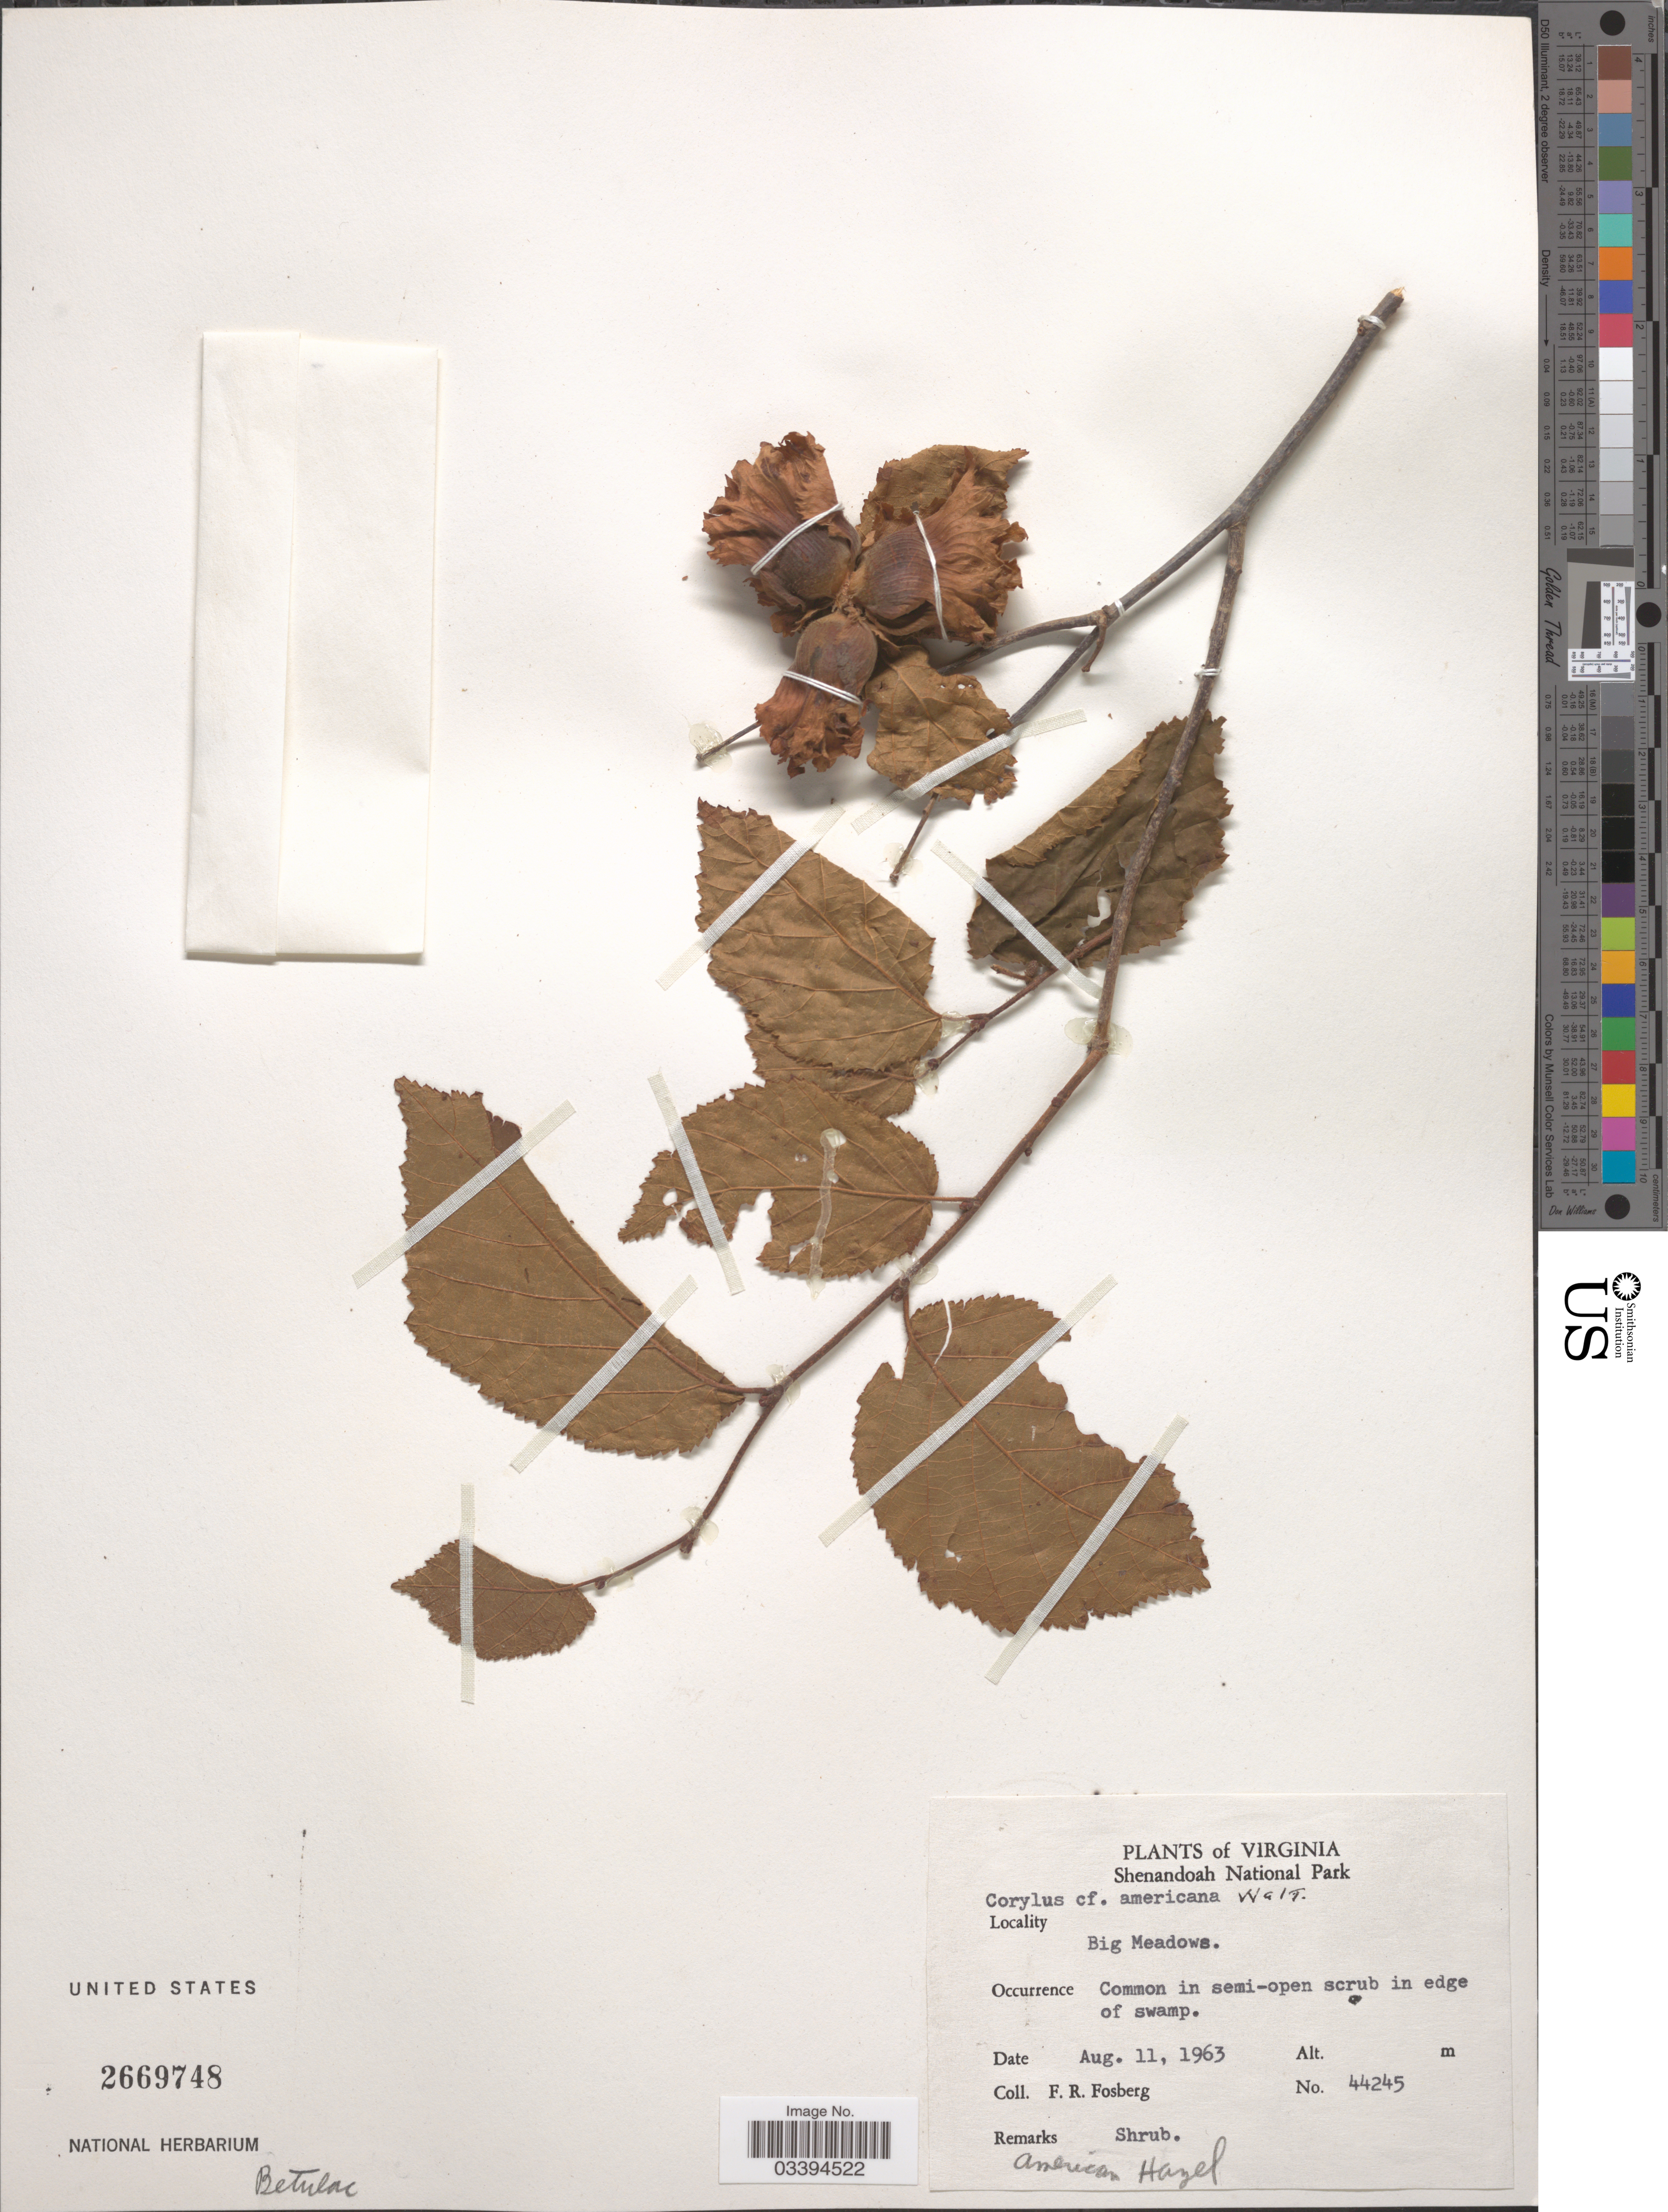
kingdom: Plantae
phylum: Tracheophyta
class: Magnoliopsida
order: Fagales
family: Betulaceae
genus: Corylus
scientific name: Corylus americana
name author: Walter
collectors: F. R. Fosberg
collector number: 44245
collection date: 1963-08-11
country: United States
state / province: Virginia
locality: Shenandoah National Park. Big Meadows.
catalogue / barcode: US 2669748